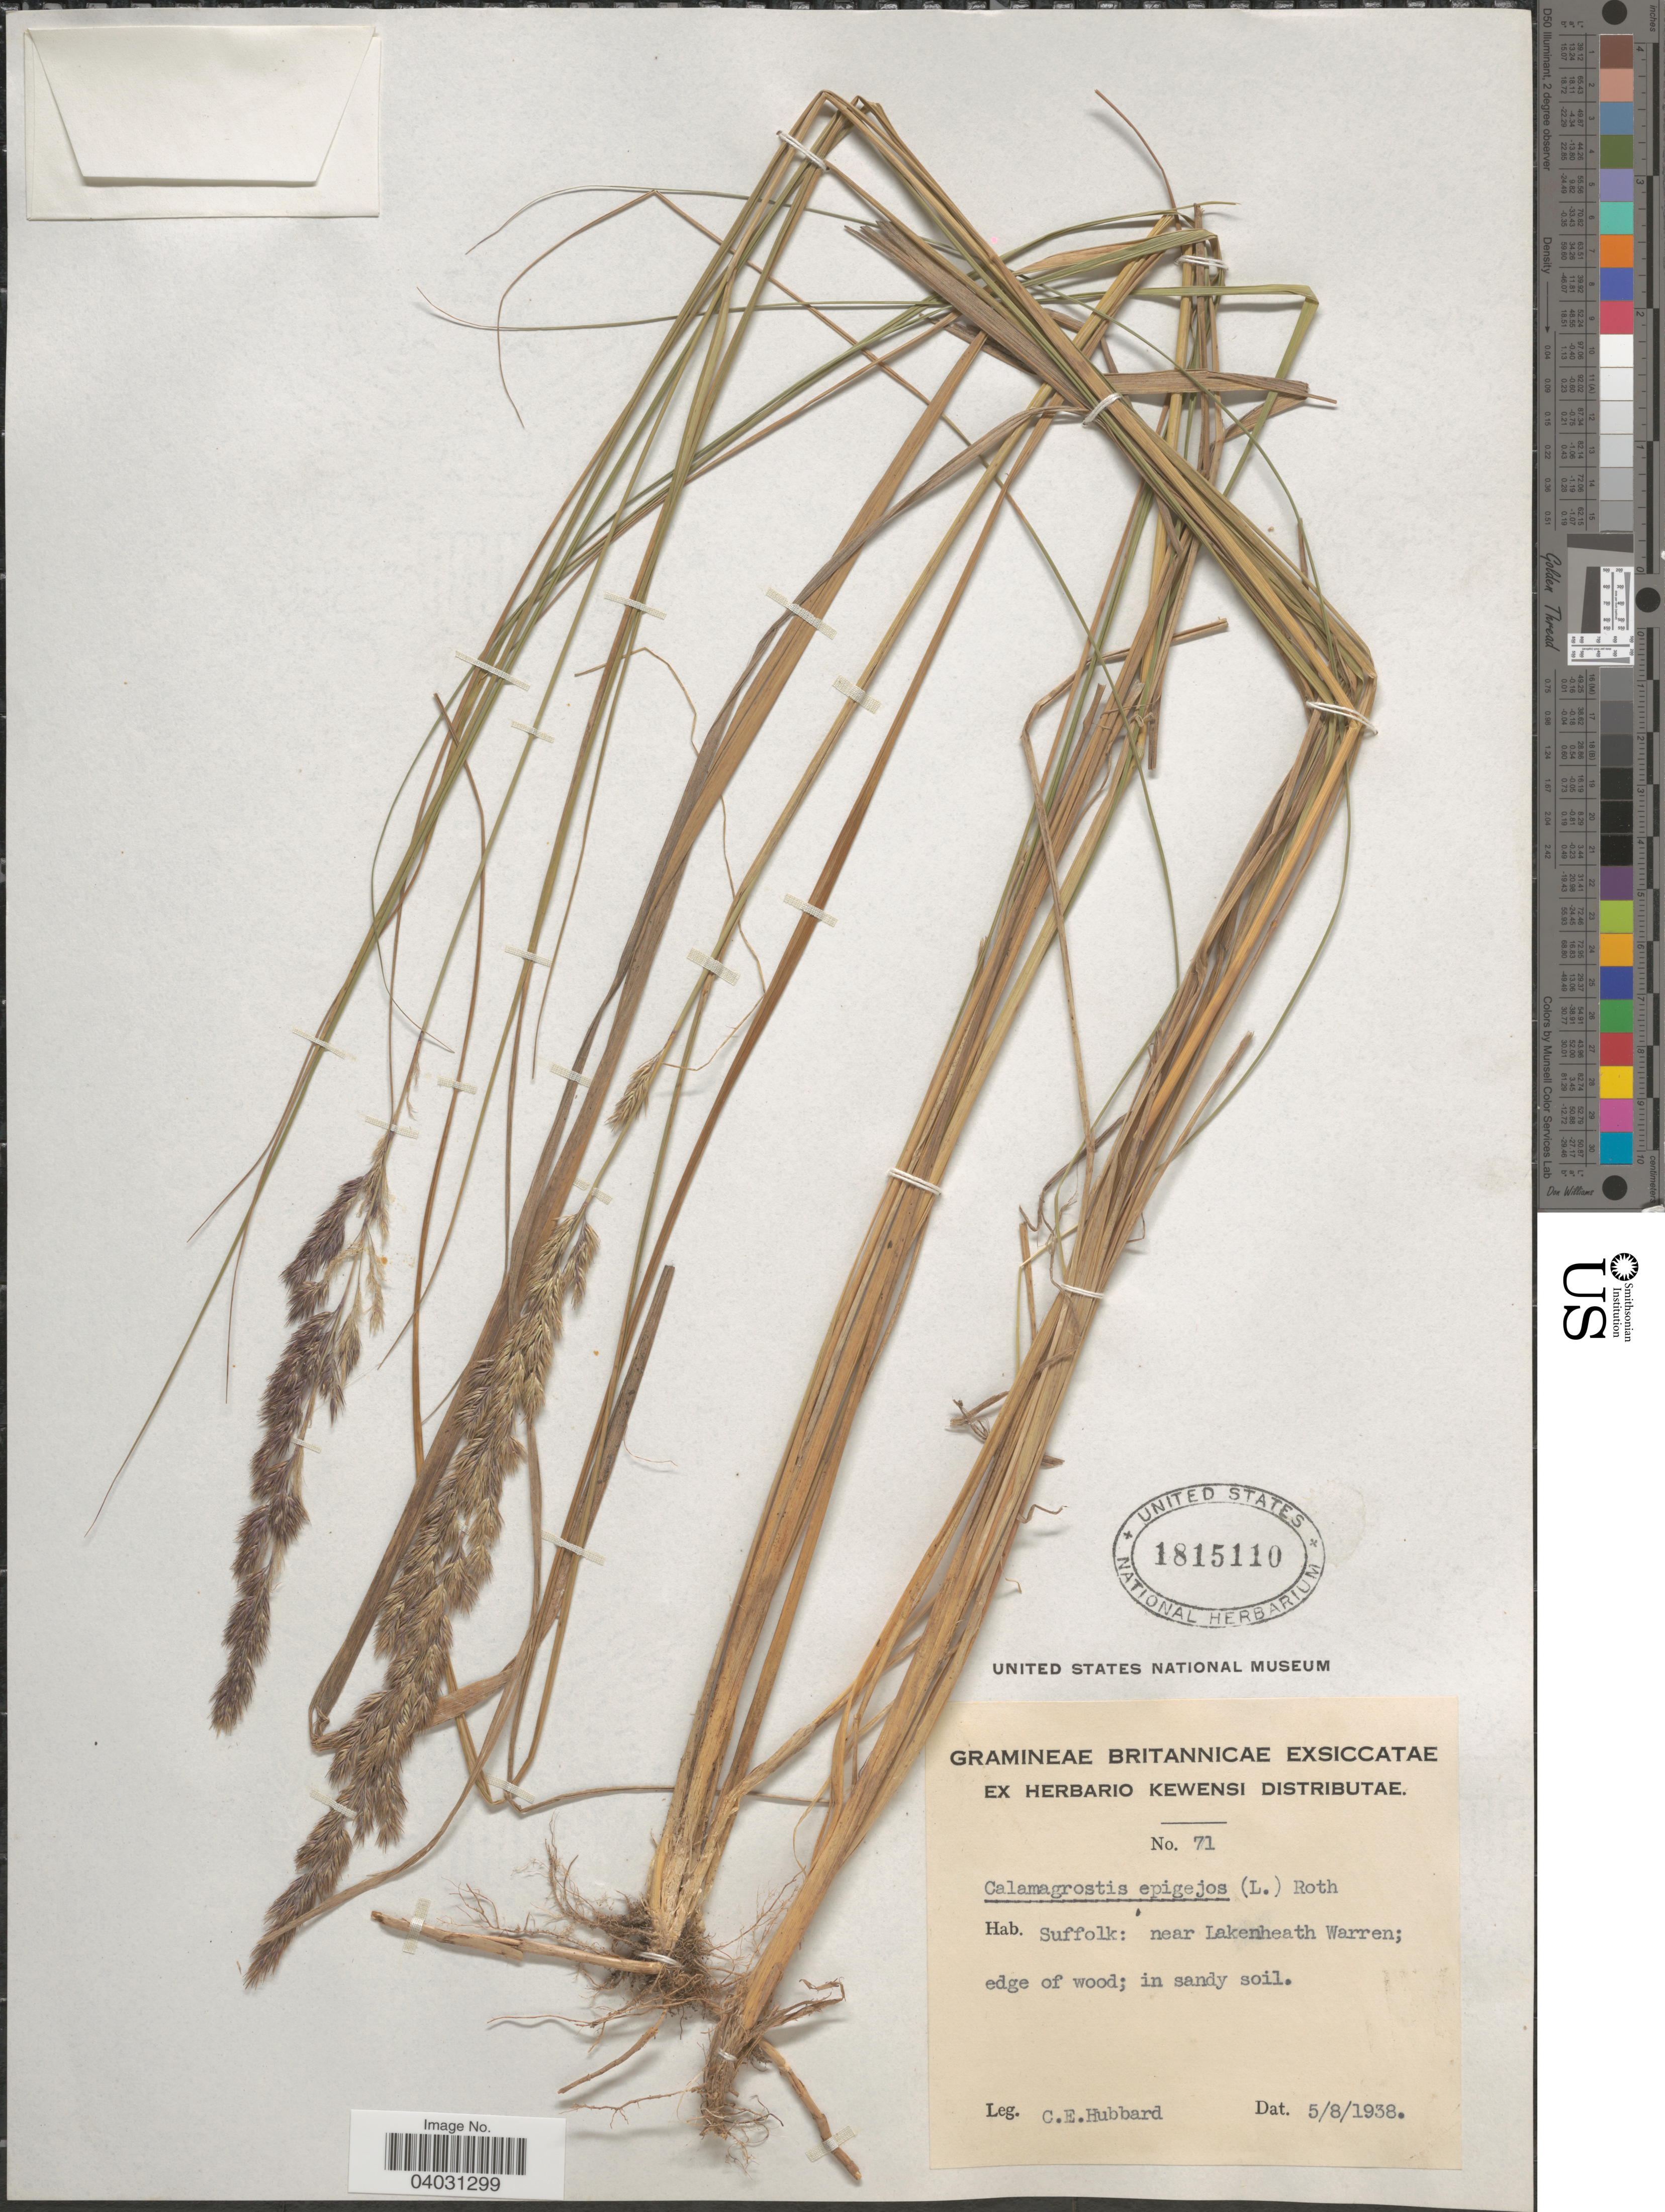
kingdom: Plantae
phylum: Tracheophyta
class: Liliopsida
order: Poales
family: Poaceae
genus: Calamagrostis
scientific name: Calamagrostis epigeios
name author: (L.) Roth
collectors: C. E. Hubbard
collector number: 71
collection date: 1938-08-05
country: United Kingdom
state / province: England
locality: Suffolk: near Lakenheath Warren; edge of wood.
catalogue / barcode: US 1815110